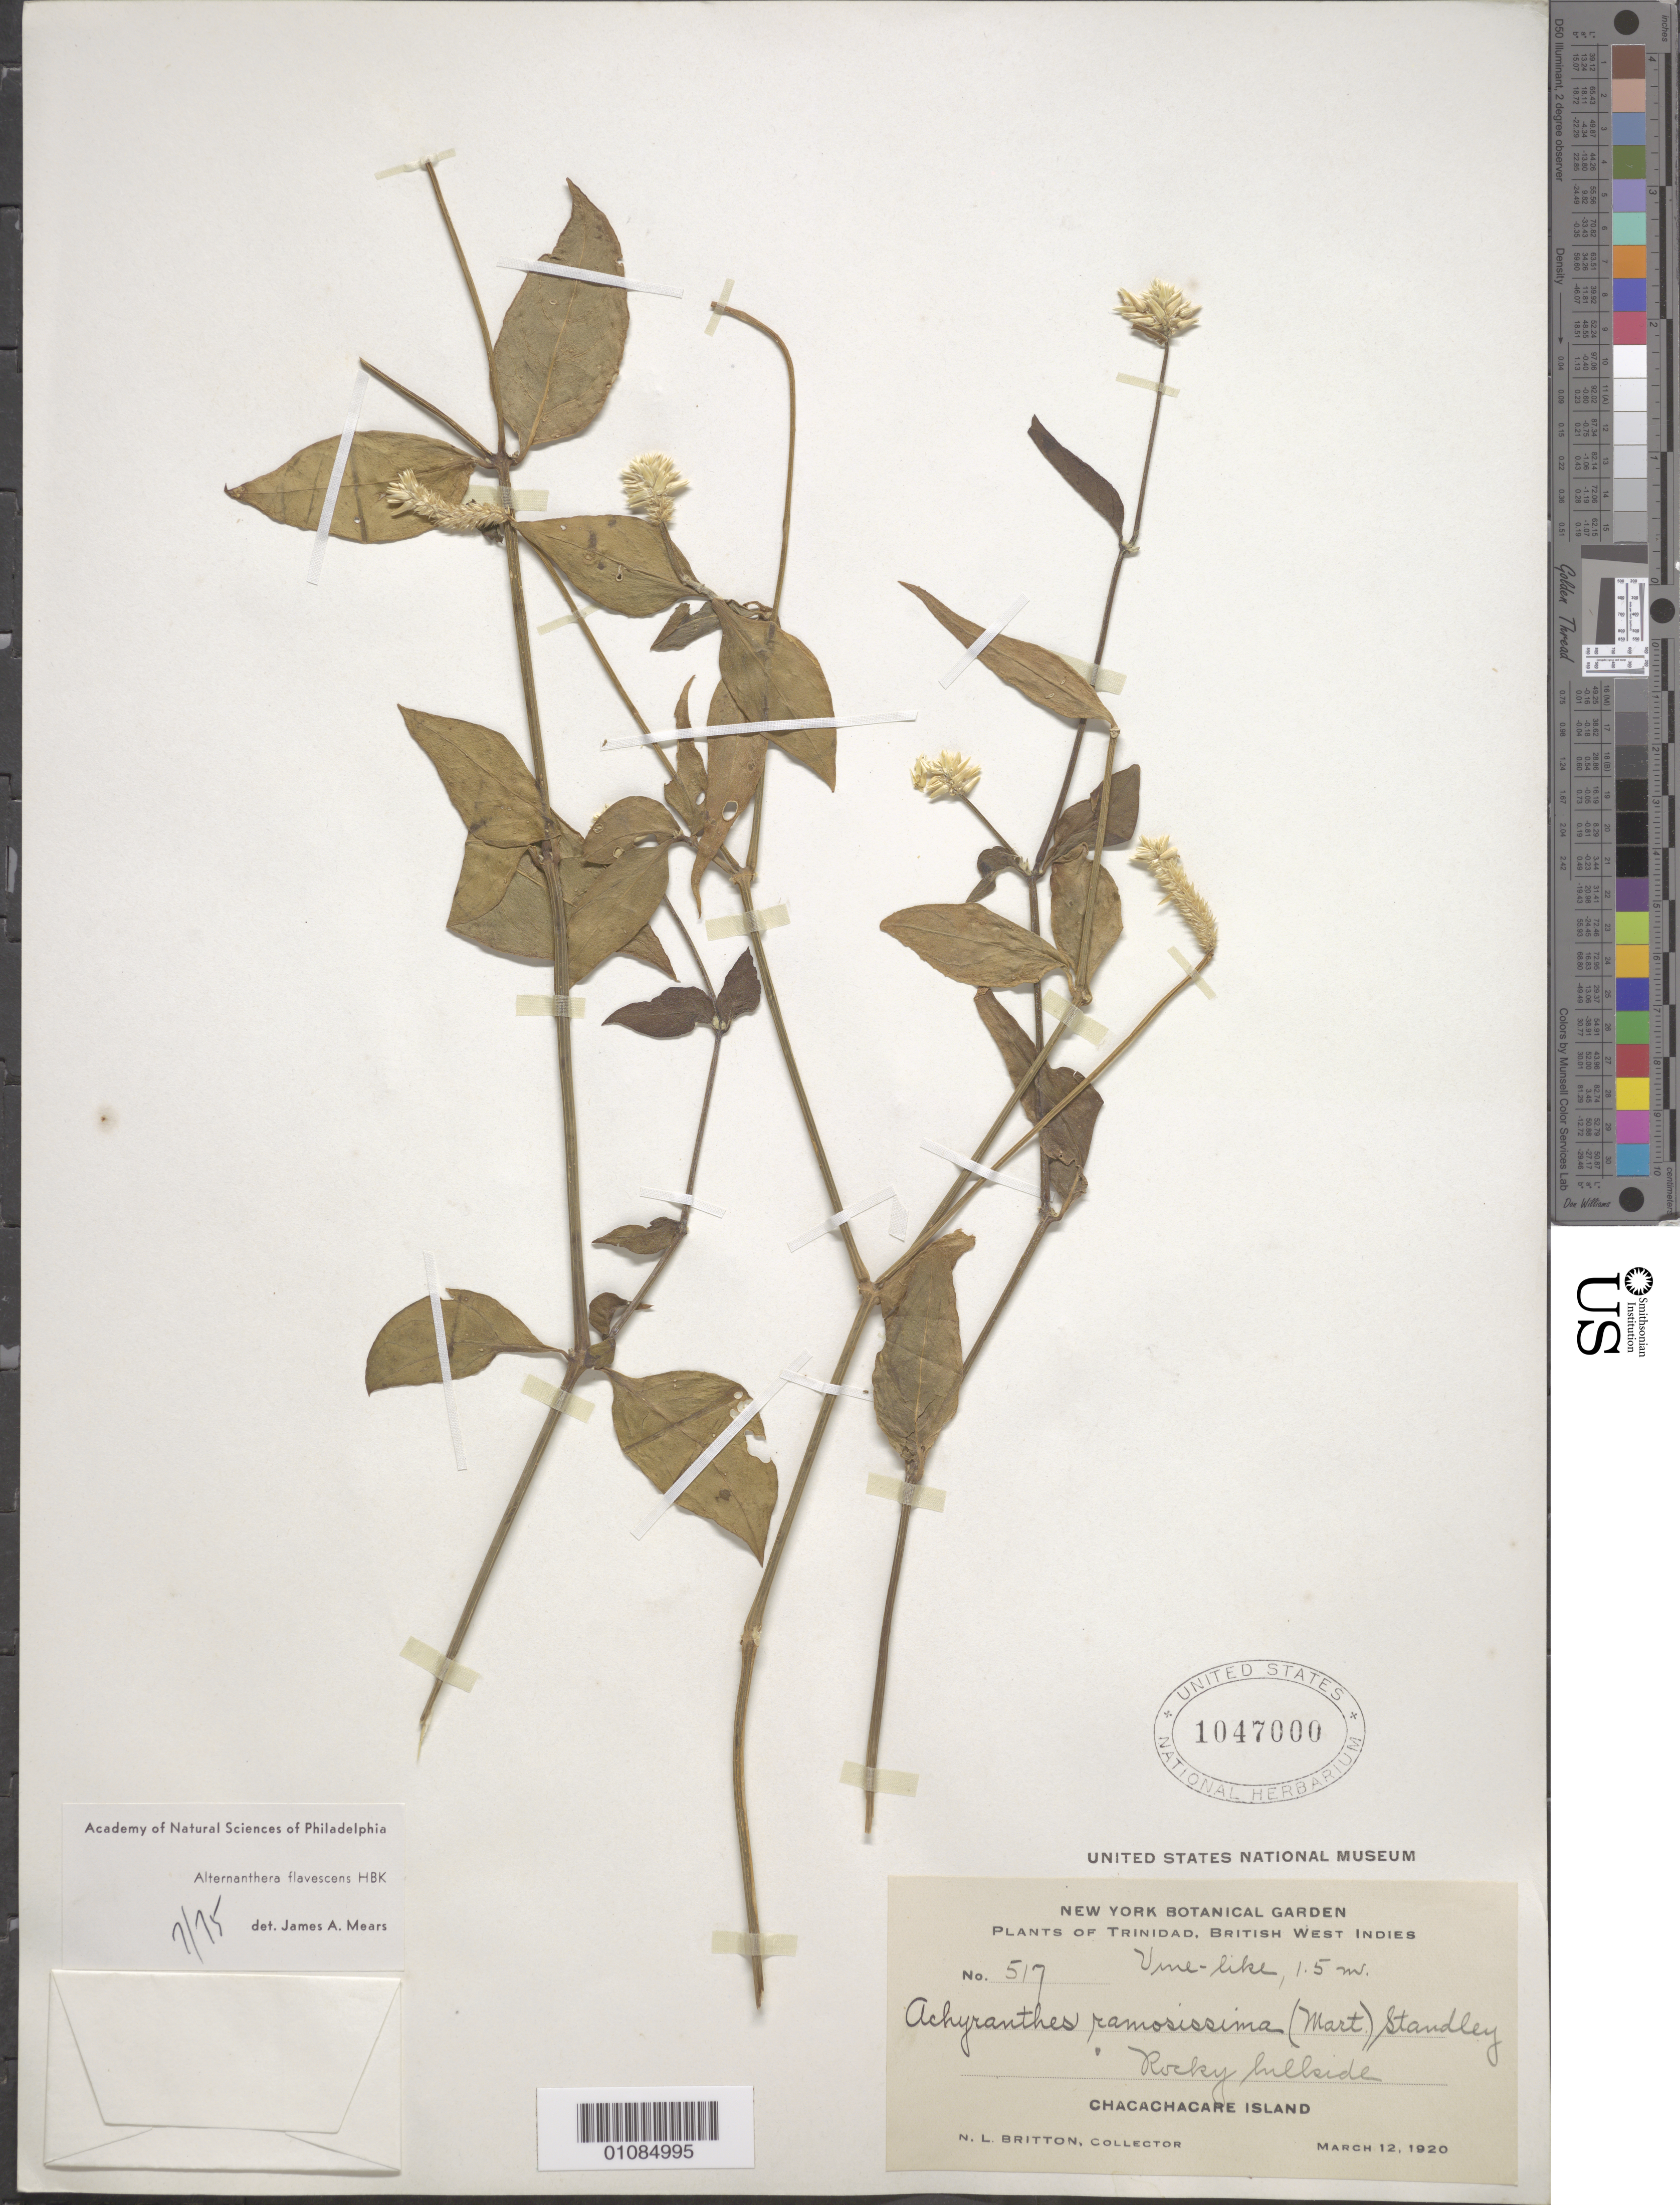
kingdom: Plantae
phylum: Tracheophyta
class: Magnoliopsida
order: Caryophyllales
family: Amaranthaceae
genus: Alternanthera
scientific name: Alternanthera flavescens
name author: Kunth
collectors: N. Britton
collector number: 517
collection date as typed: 12 Mar 1920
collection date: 1920-03-12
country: Trinidad and Tobago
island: Chacachacare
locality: Chacachacare Isl.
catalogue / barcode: US 1047000